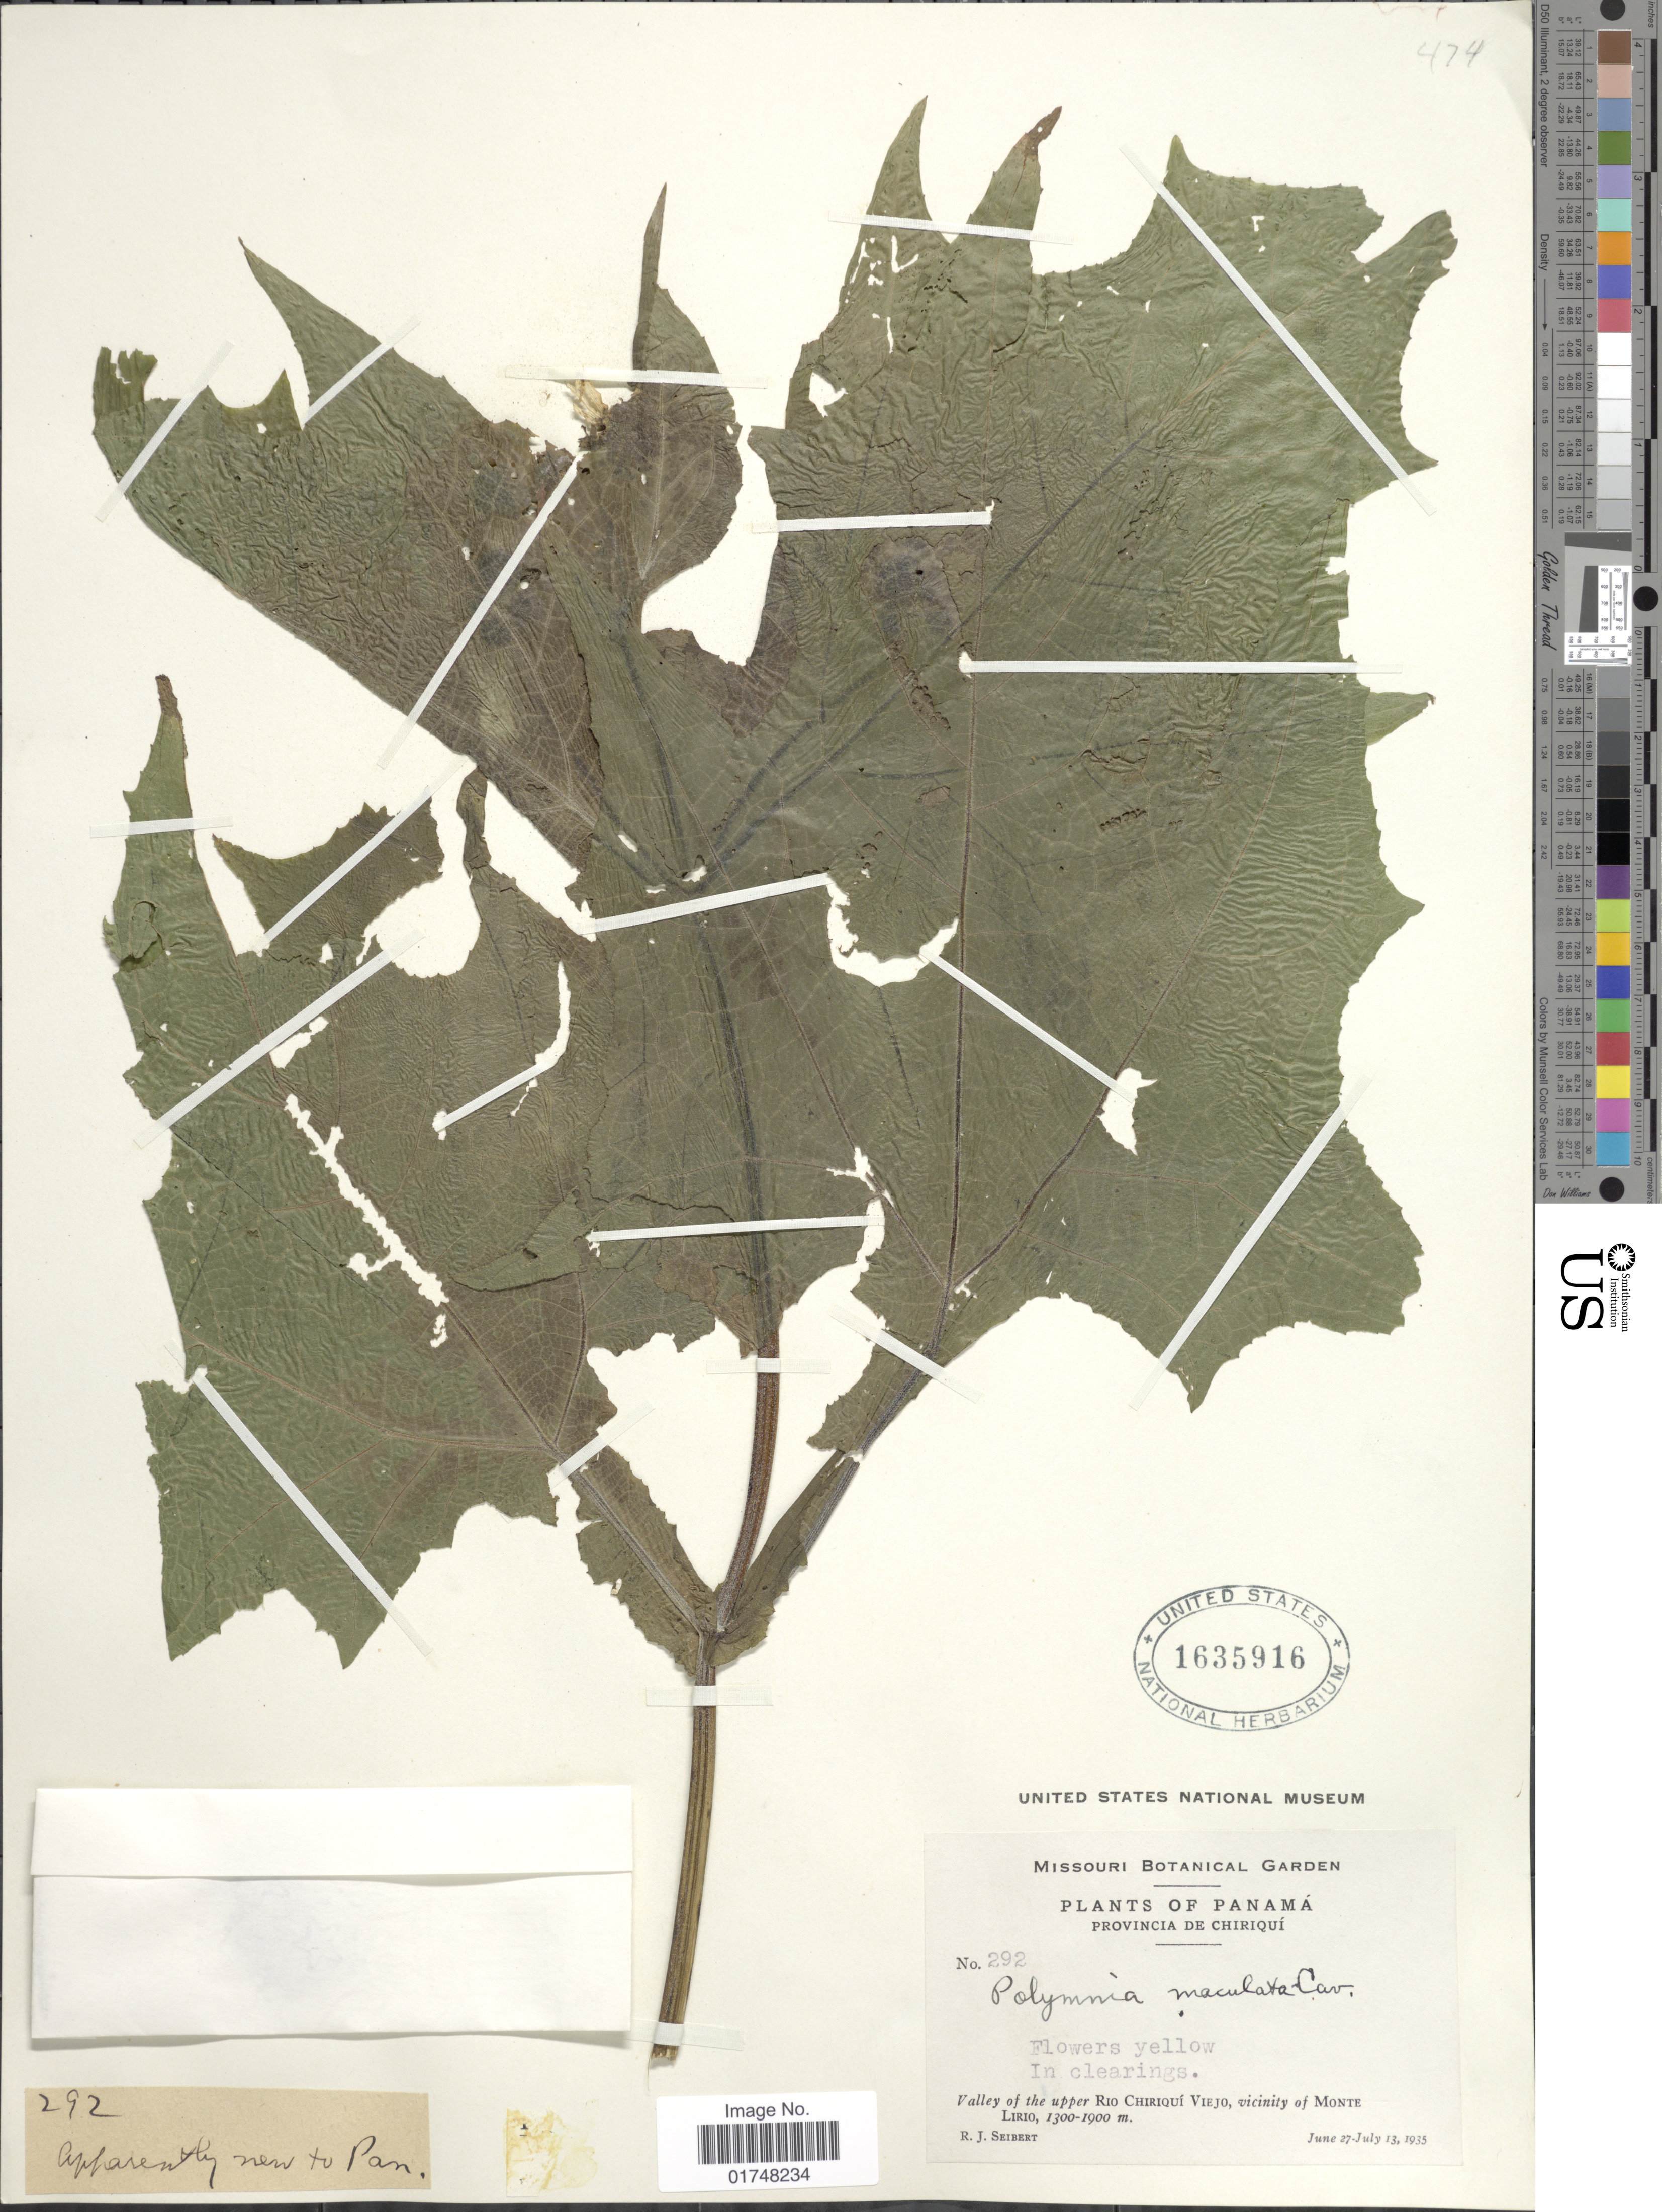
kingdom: Plantae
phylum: Tracheophyta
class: Magnoliopsida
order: Asterales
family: Asteraceae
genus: Smallanthus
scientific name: Smallanthus maculatus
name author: (Cav.) H. Rob.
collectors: R. J. Seibert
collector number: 292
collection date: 1935-06-27/1935-07-13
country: Panama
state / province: Chiriqui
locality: Valley of the upper Rio Chiriqui, vicinity of Monte Lirio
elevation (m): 1300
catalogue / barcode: US 1635916